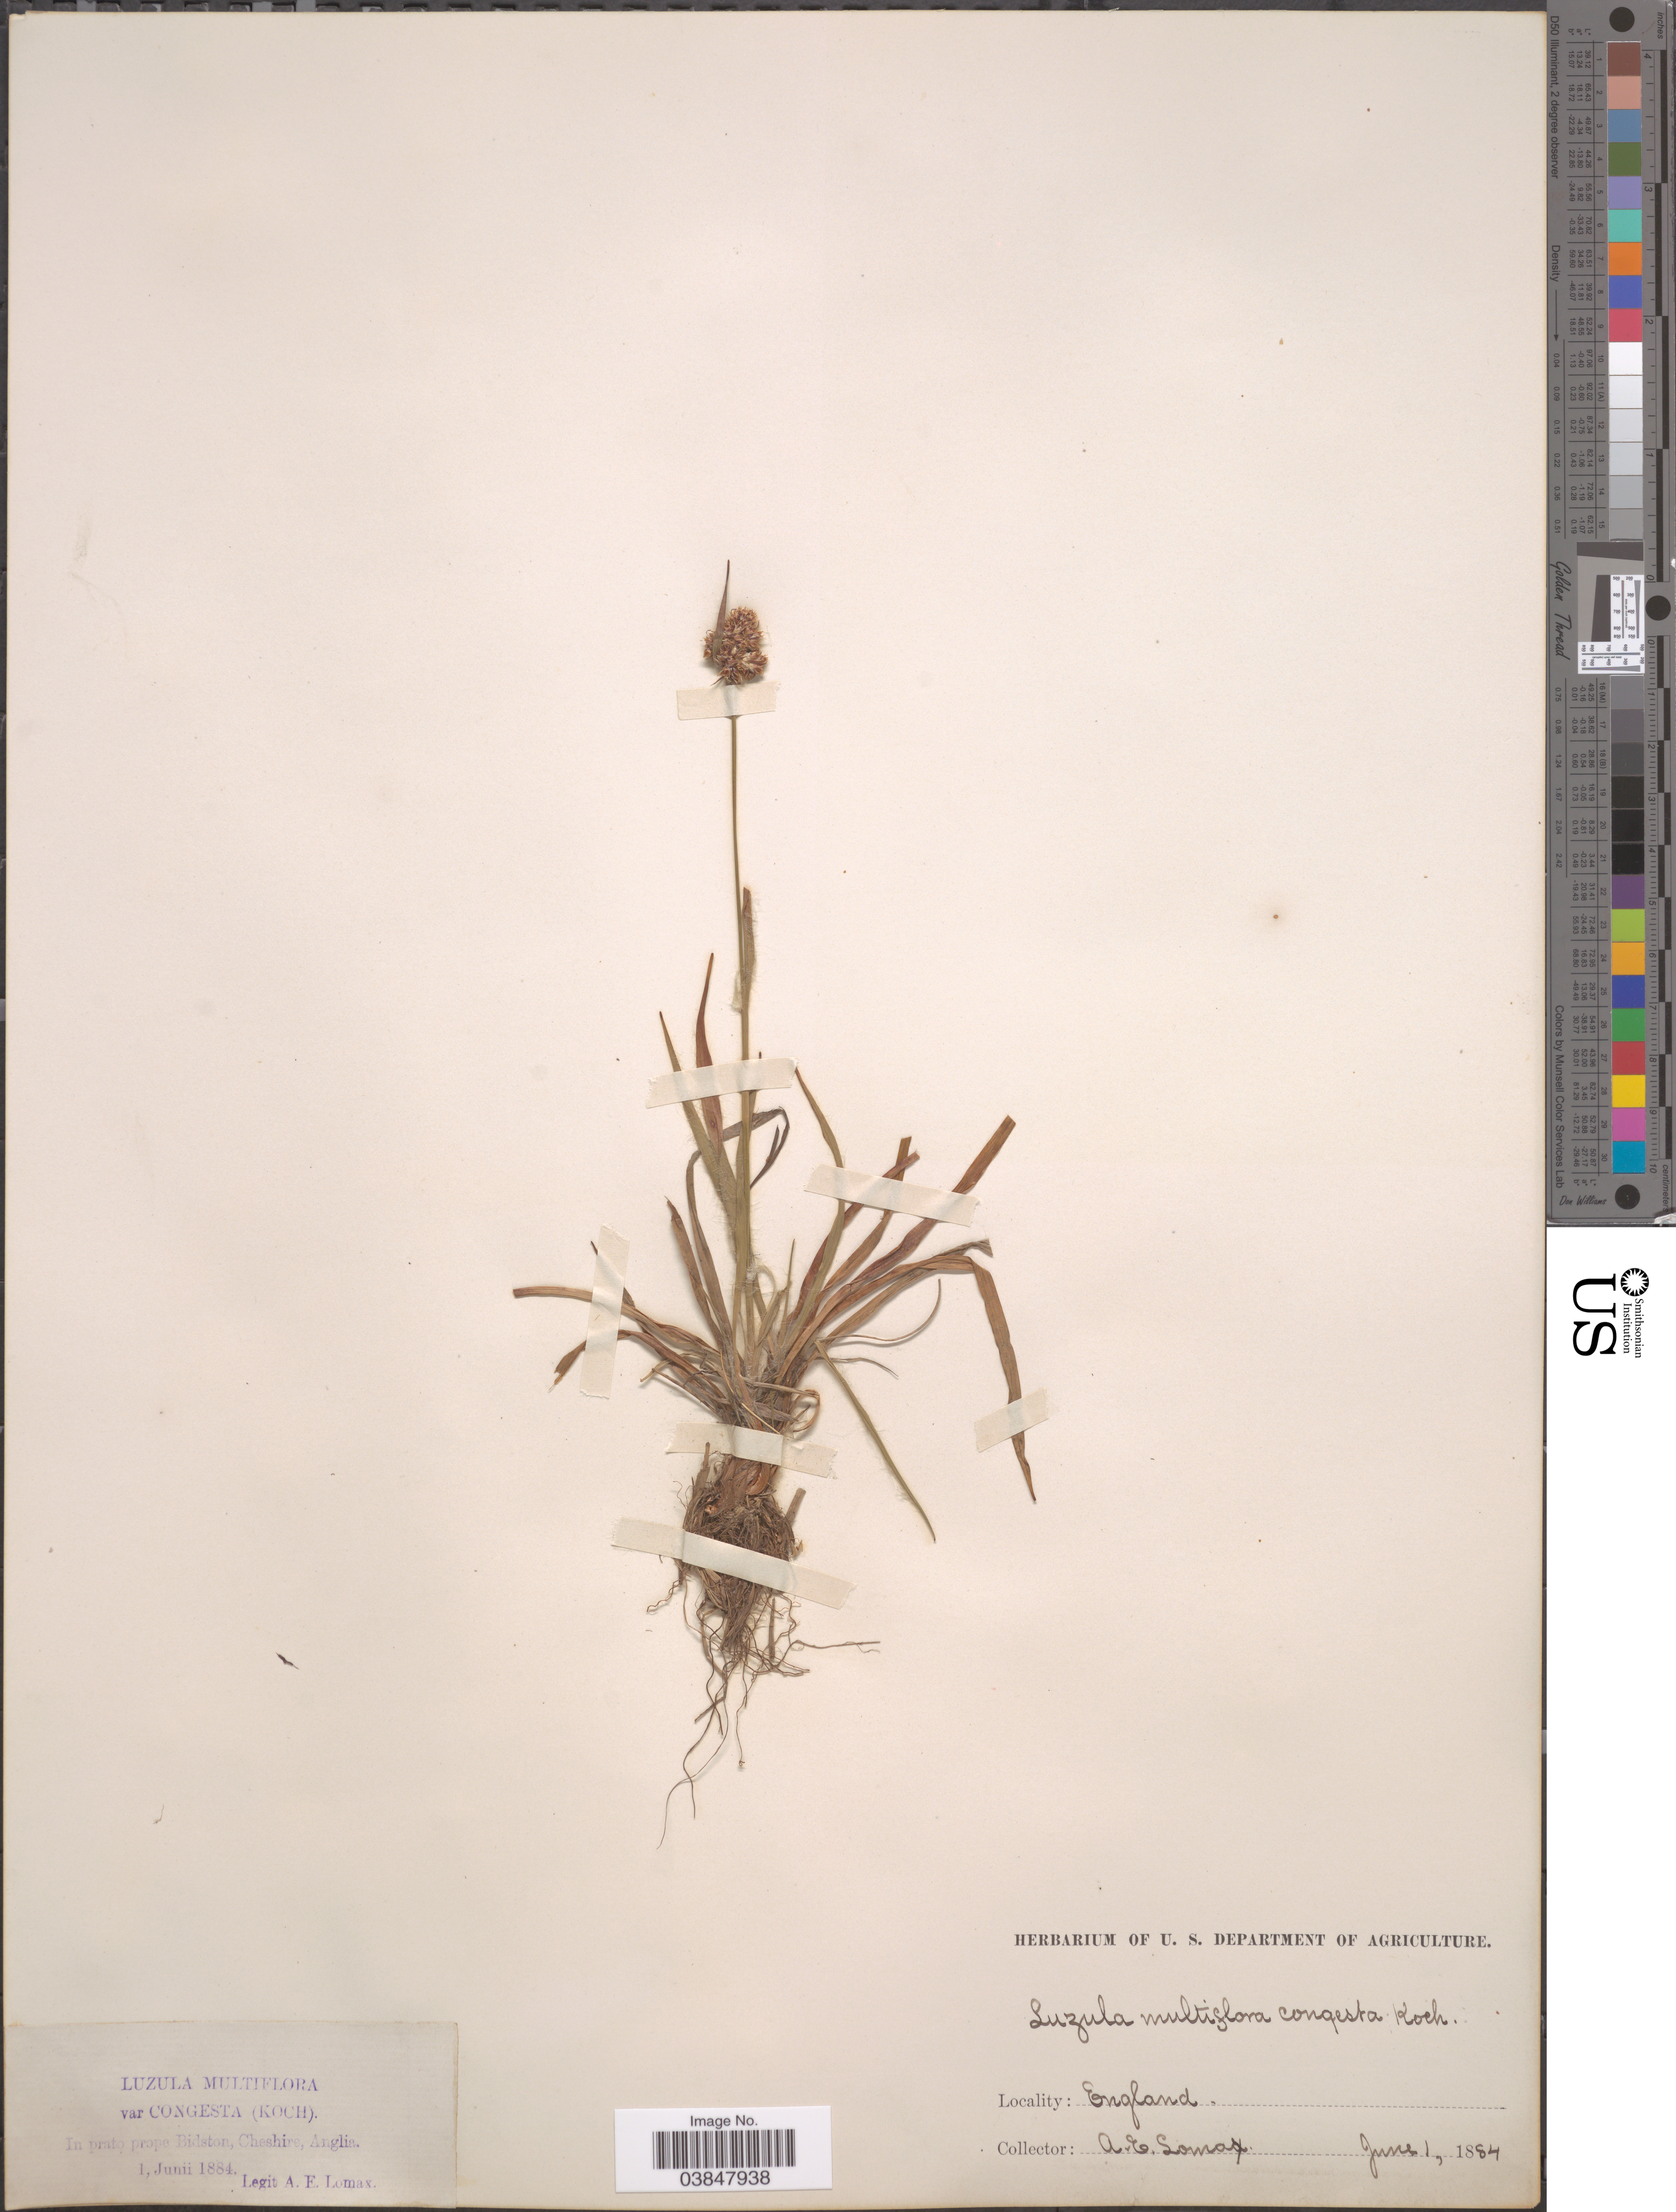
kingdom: Plantae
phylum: Tracheophyta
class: Liliopsida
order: Poales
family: Juncaceae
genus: Luzula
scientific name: Luzula multiflora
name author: (Ehrh.) Lej.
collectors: A. Lomax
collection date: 1884-06-01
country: United Kingdom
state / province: England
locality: In prato prope Bidston, Cheshire, Anglia.